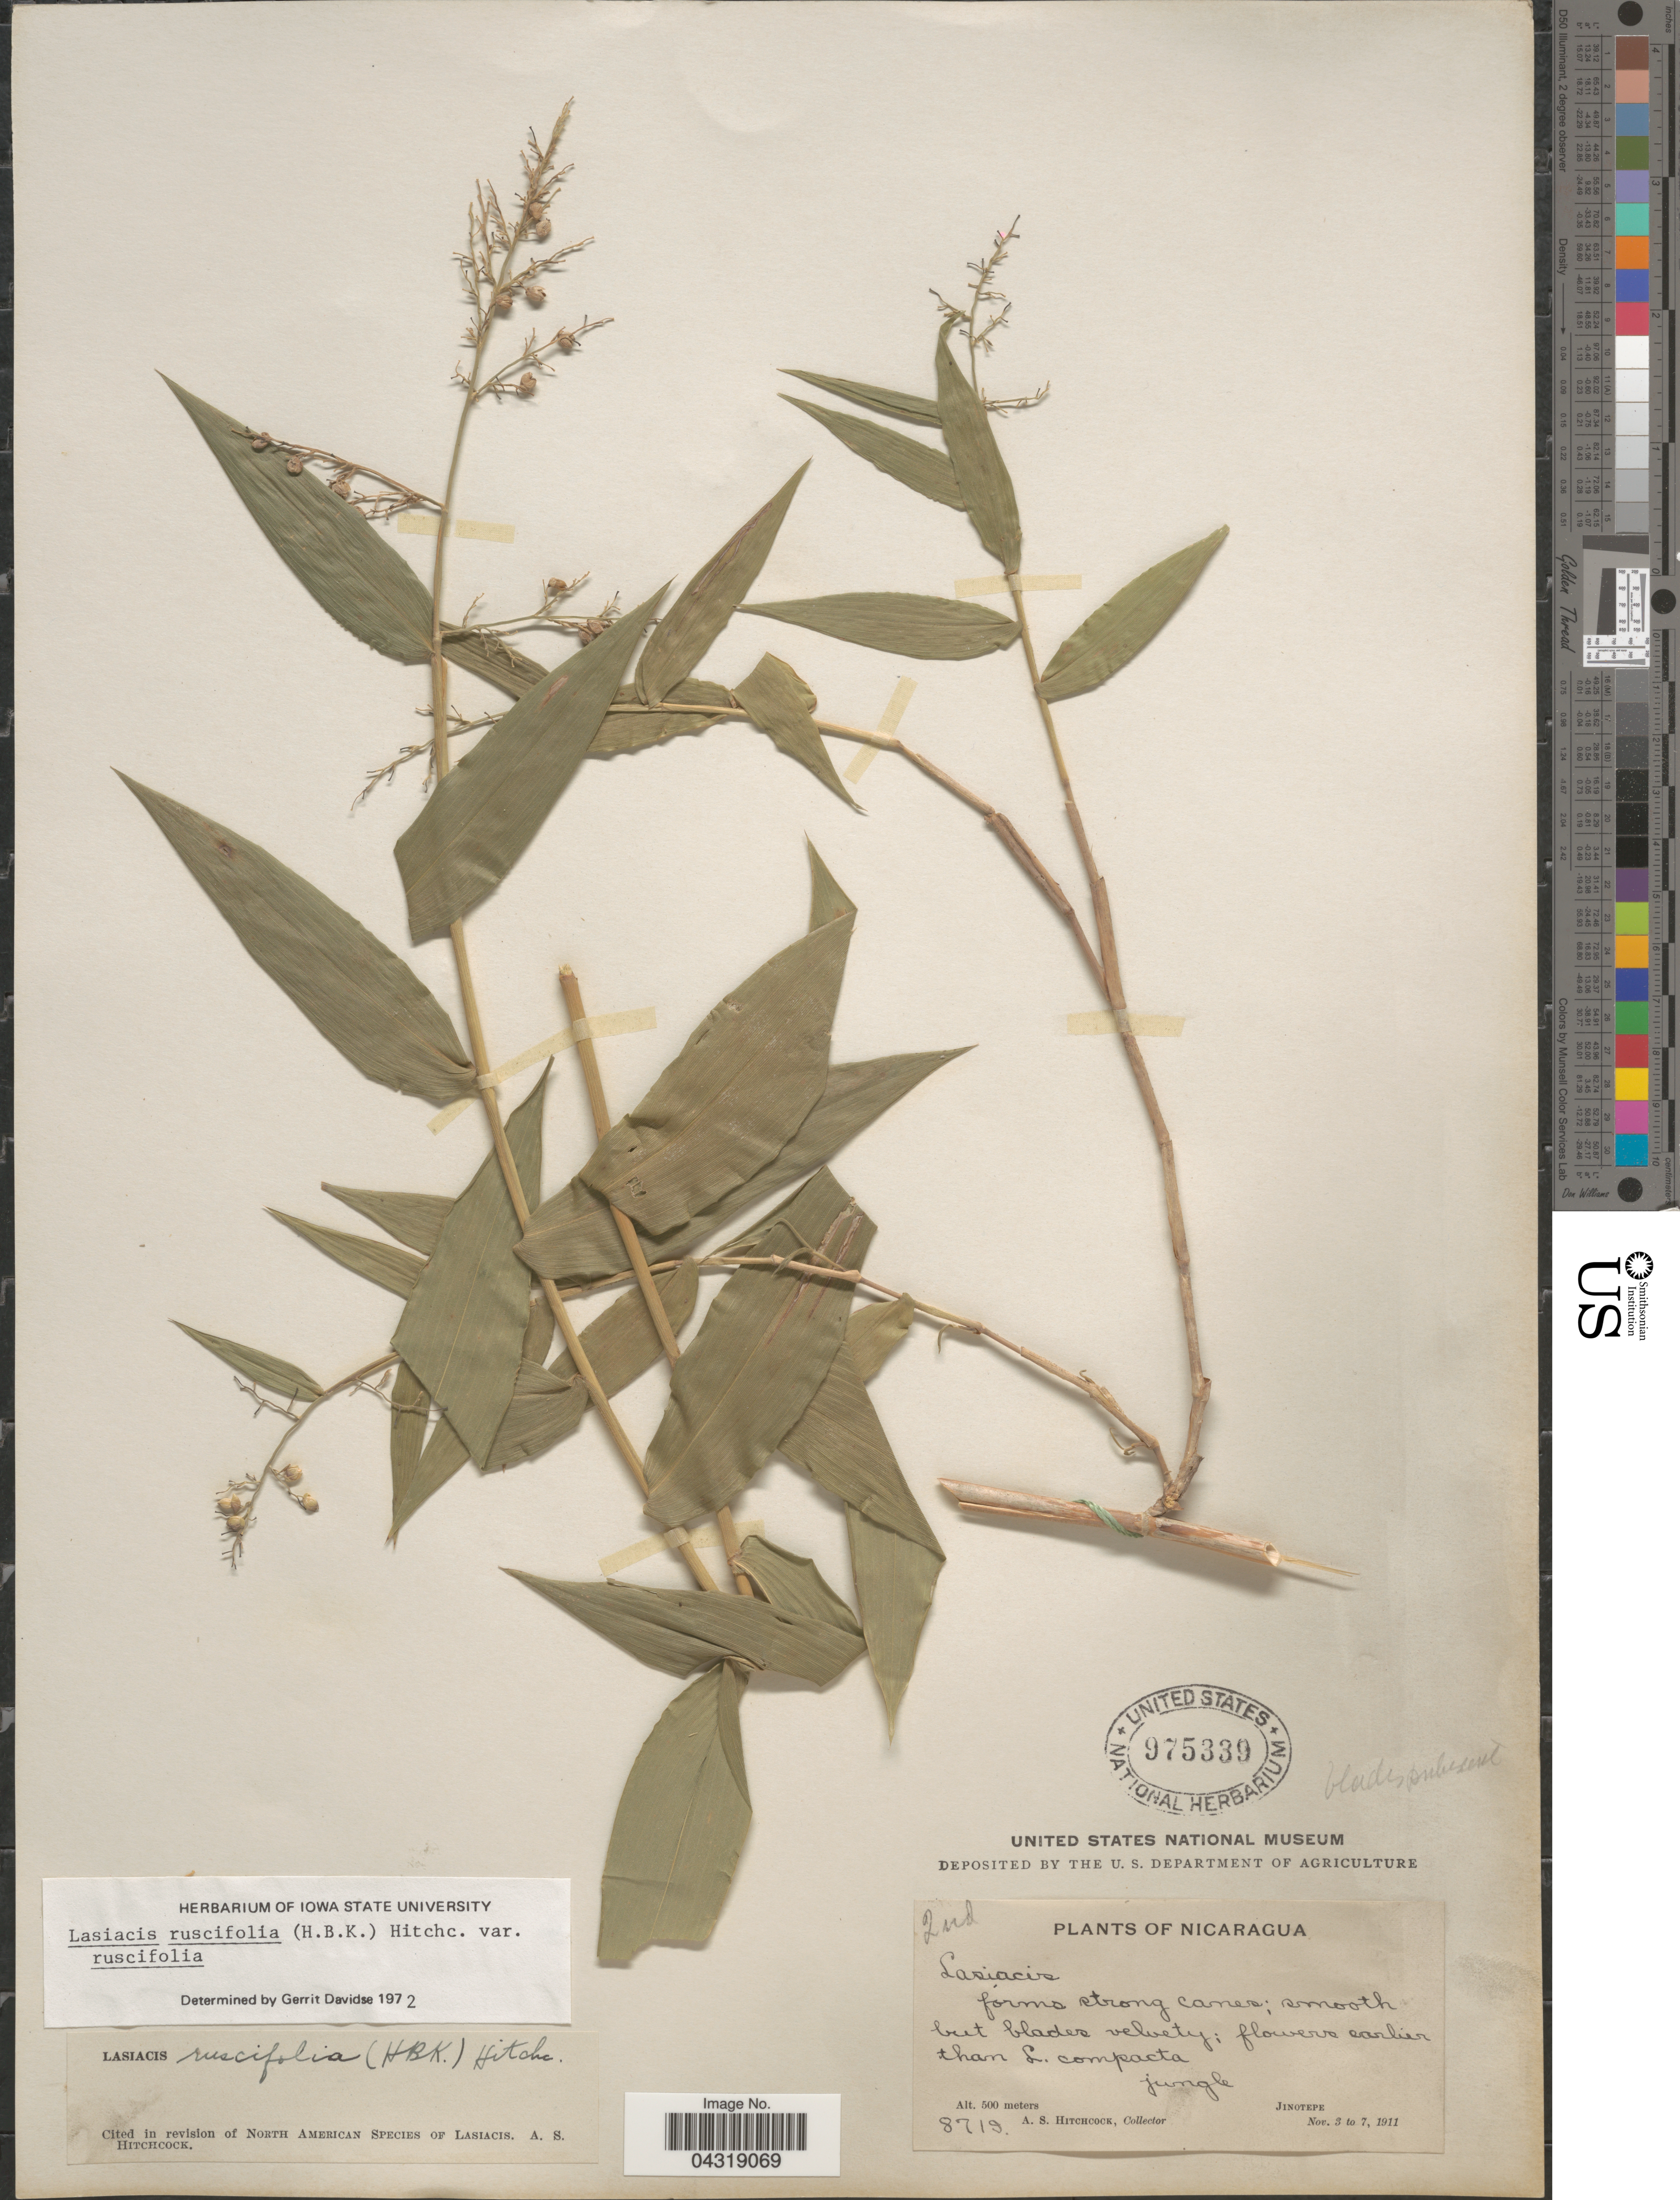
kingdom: Plantae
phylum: Tracheophyta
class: Liliopsida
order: Poales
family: Poaceae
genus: Lasiacis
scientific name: Lasiacis ruscifolia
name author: (Kunth) Hitchc.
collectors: A. S. Hitchcock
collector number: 8719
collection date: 1911-11-03/1911-11-07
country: Nicaragua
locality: Jungle. Jinotepe.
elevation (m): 500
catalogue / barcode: US 975339